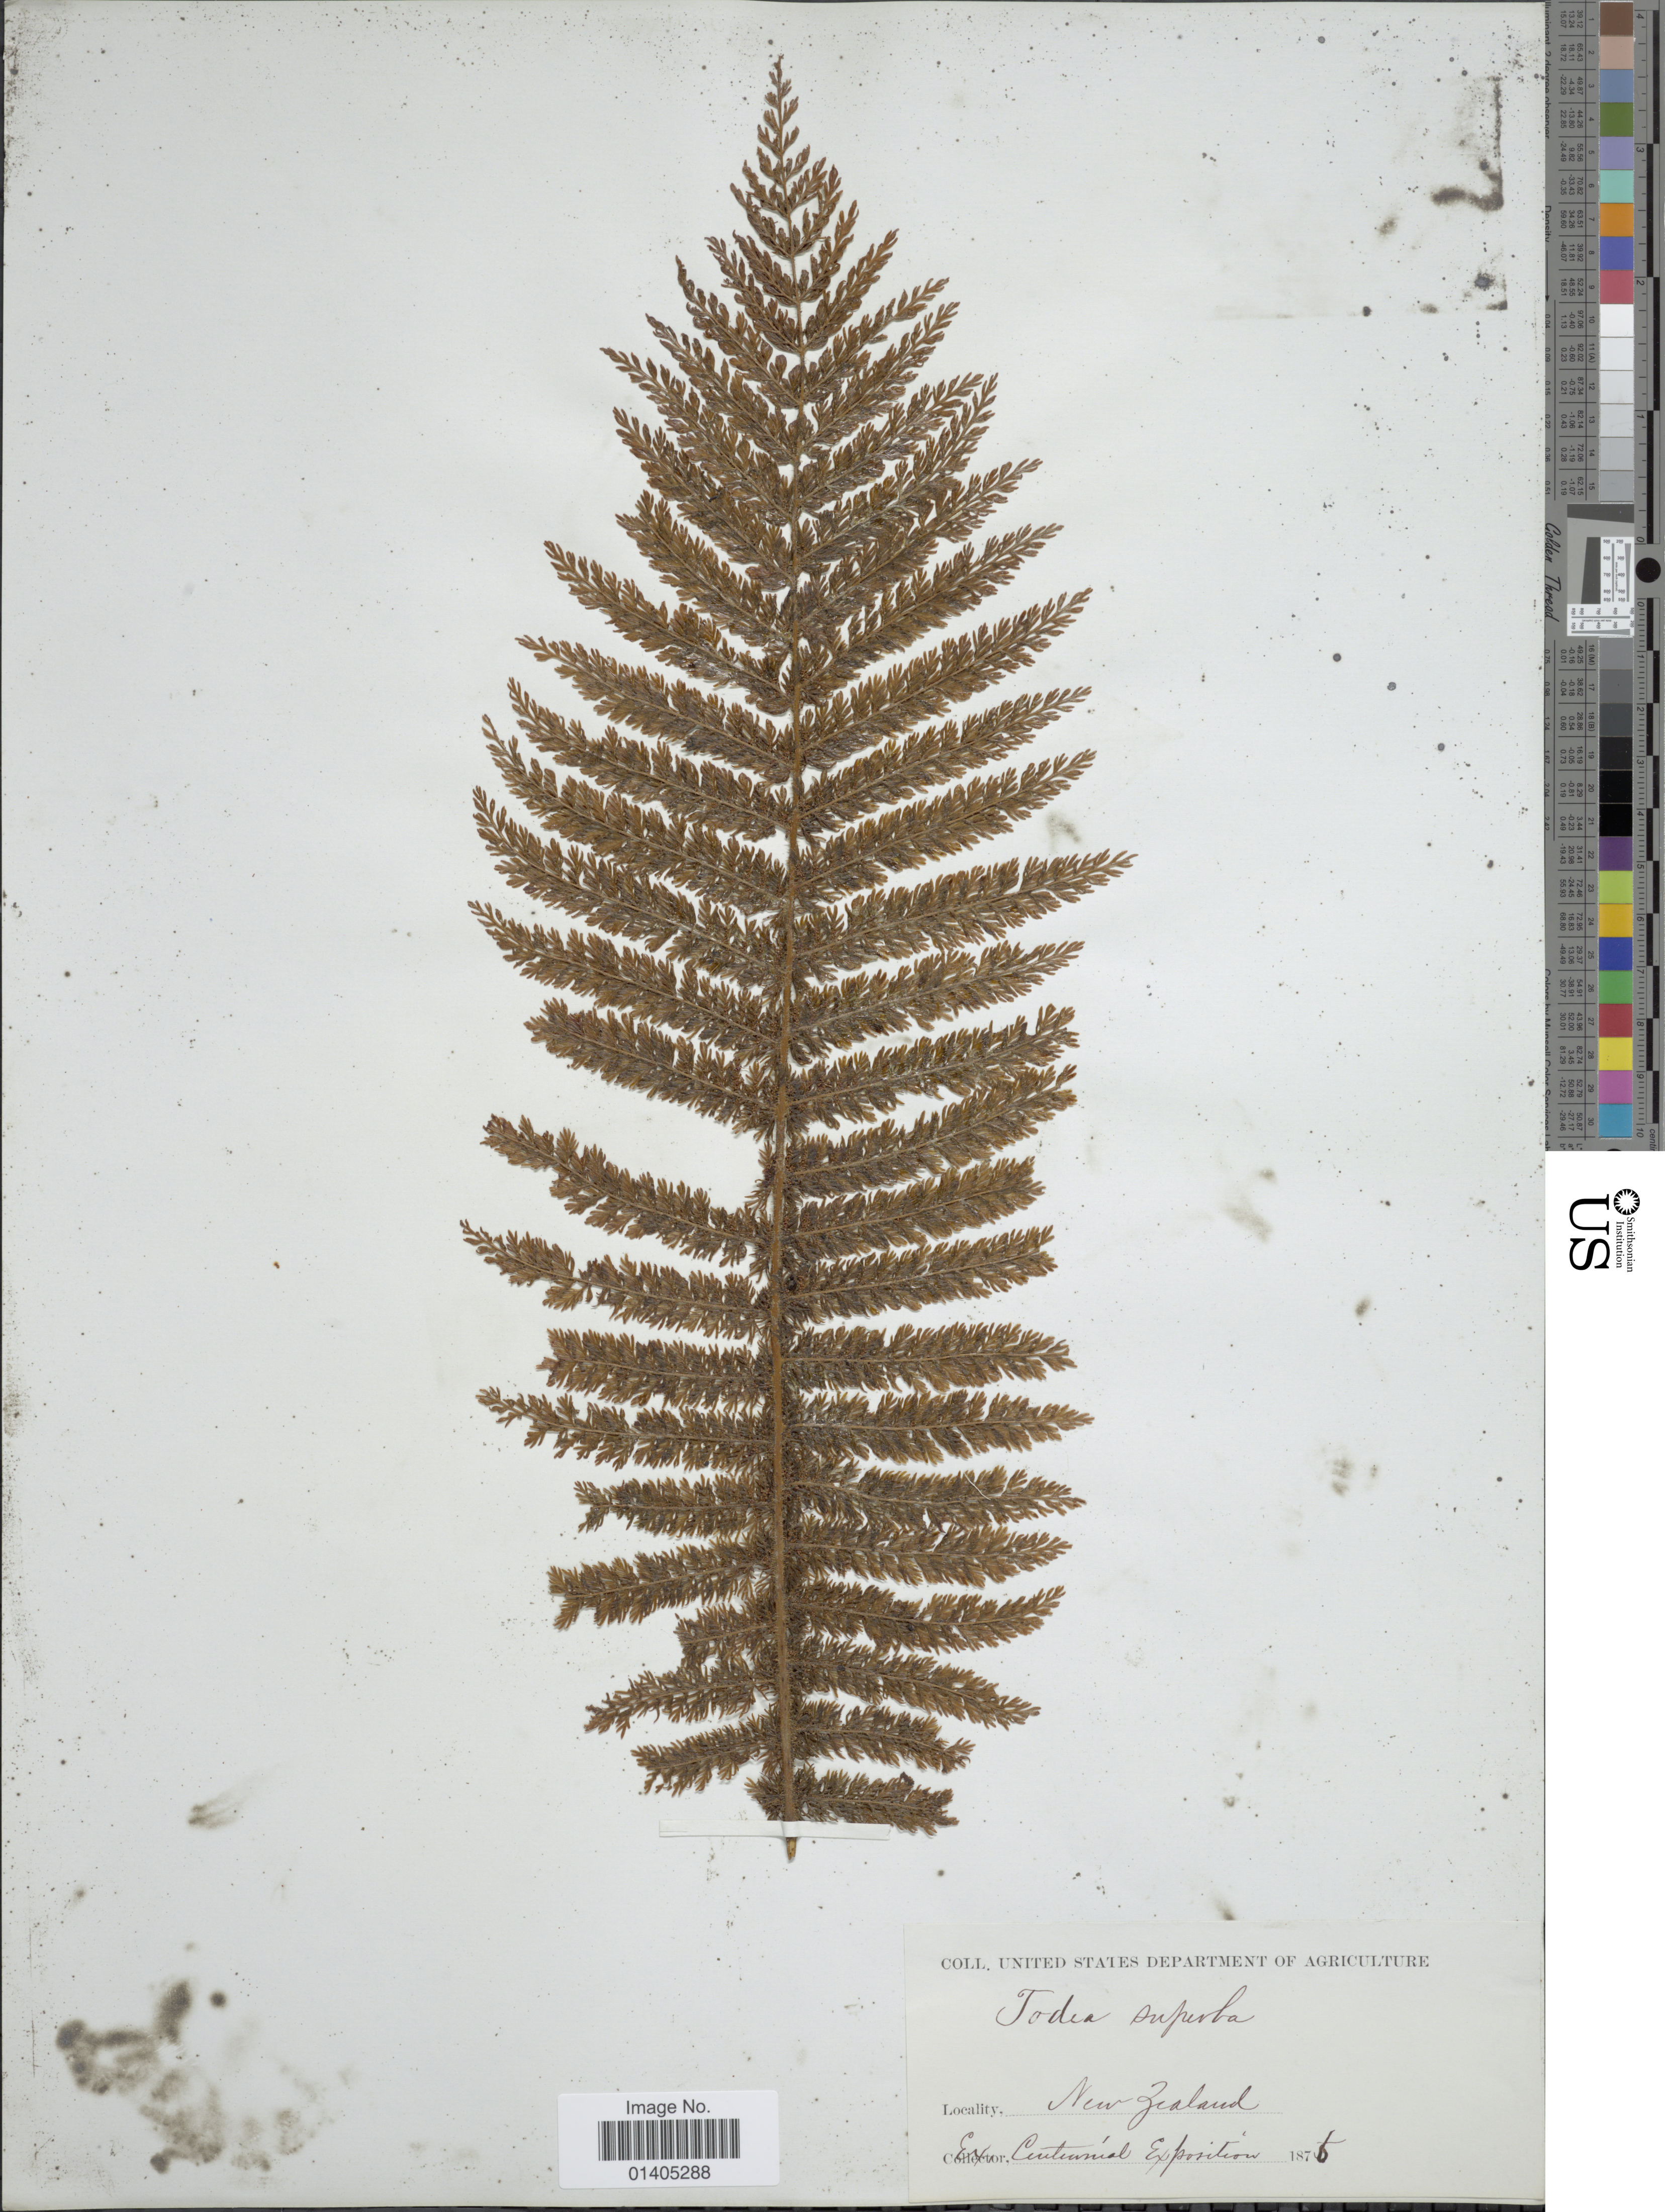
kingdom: Plantae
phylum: Tracheophyta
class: Polypodiopsida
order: Osmundales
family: Osmundaceae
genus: Leptopteris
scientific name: Leptopteris superba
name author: (Colenso) C. Presl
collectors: ex Centennial Exposition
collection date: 1876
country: New Zealand